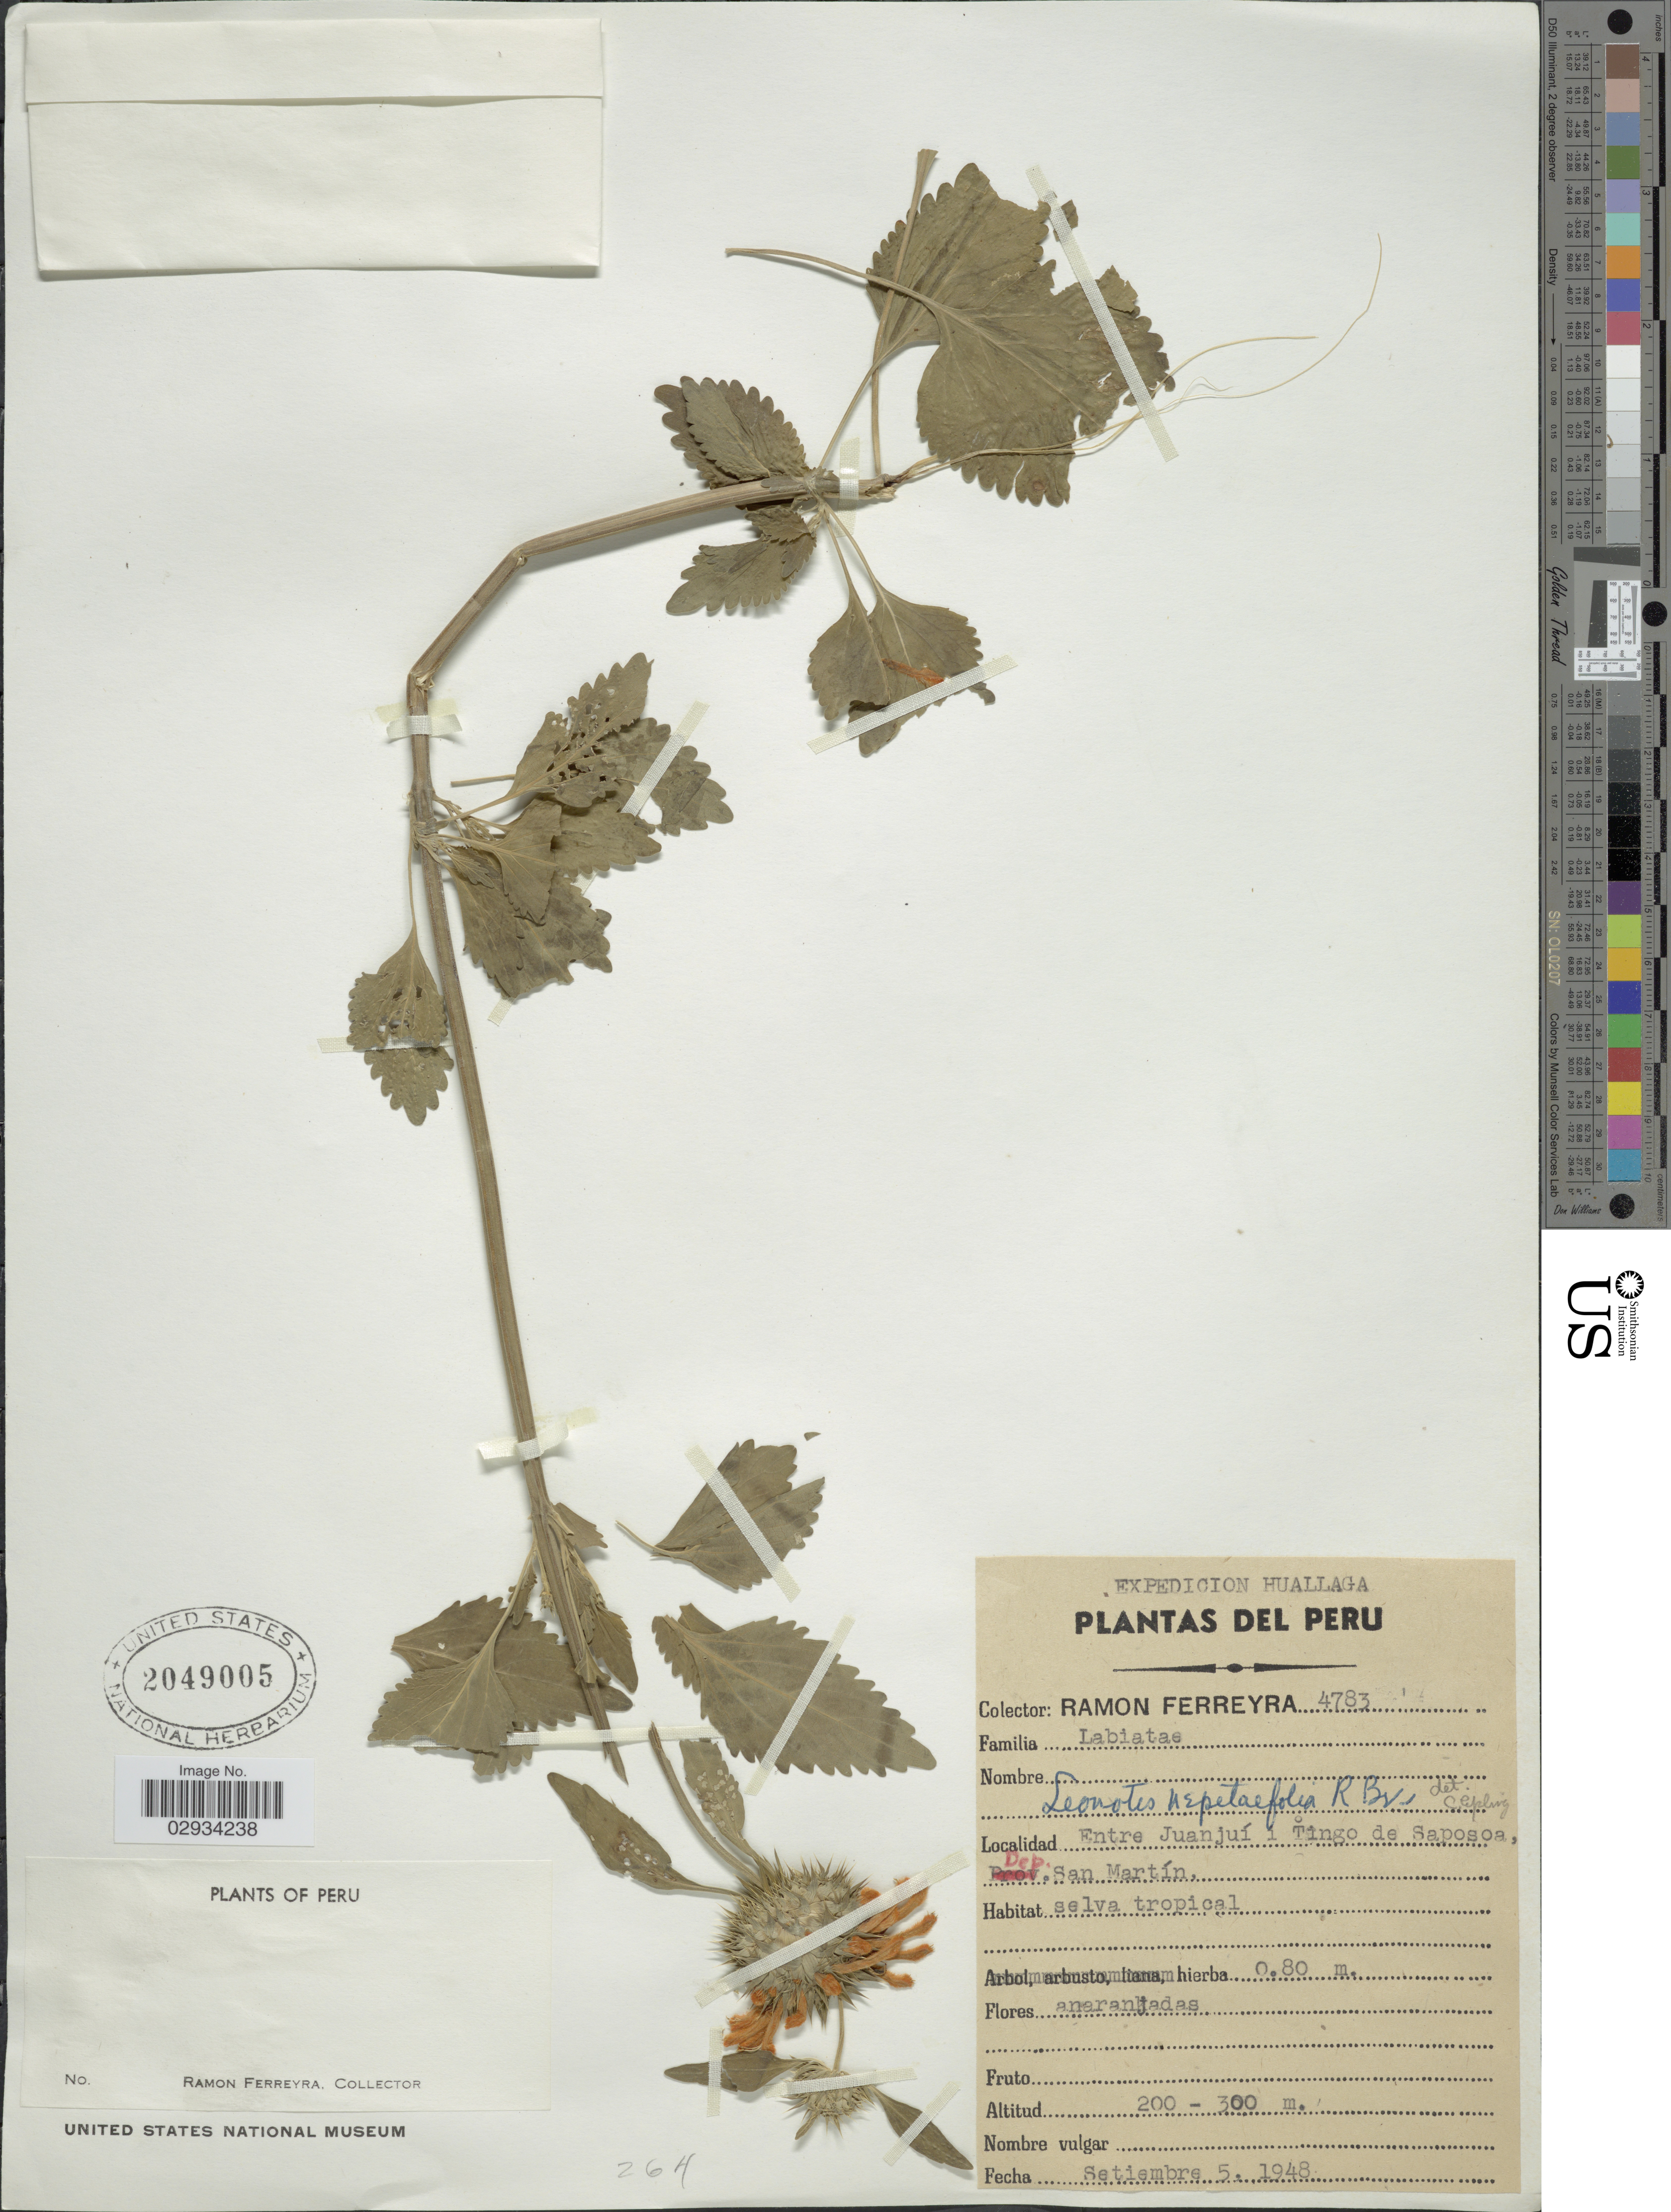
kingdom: Plantae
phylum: Tracheophyta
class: Magnoliopsida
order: Lamiales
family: Lamiaceae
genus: Leonotis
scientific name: Leonotis nepetifolia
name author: (L.) R. Br.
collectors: R. A. Ferreyra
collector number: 4783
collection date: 1948-09-05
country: Peru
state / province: San Martín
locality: Entre Juanjuí i Tingo de Saposoa, Dep. San Martín.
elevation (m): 200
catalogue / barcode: US 2049005